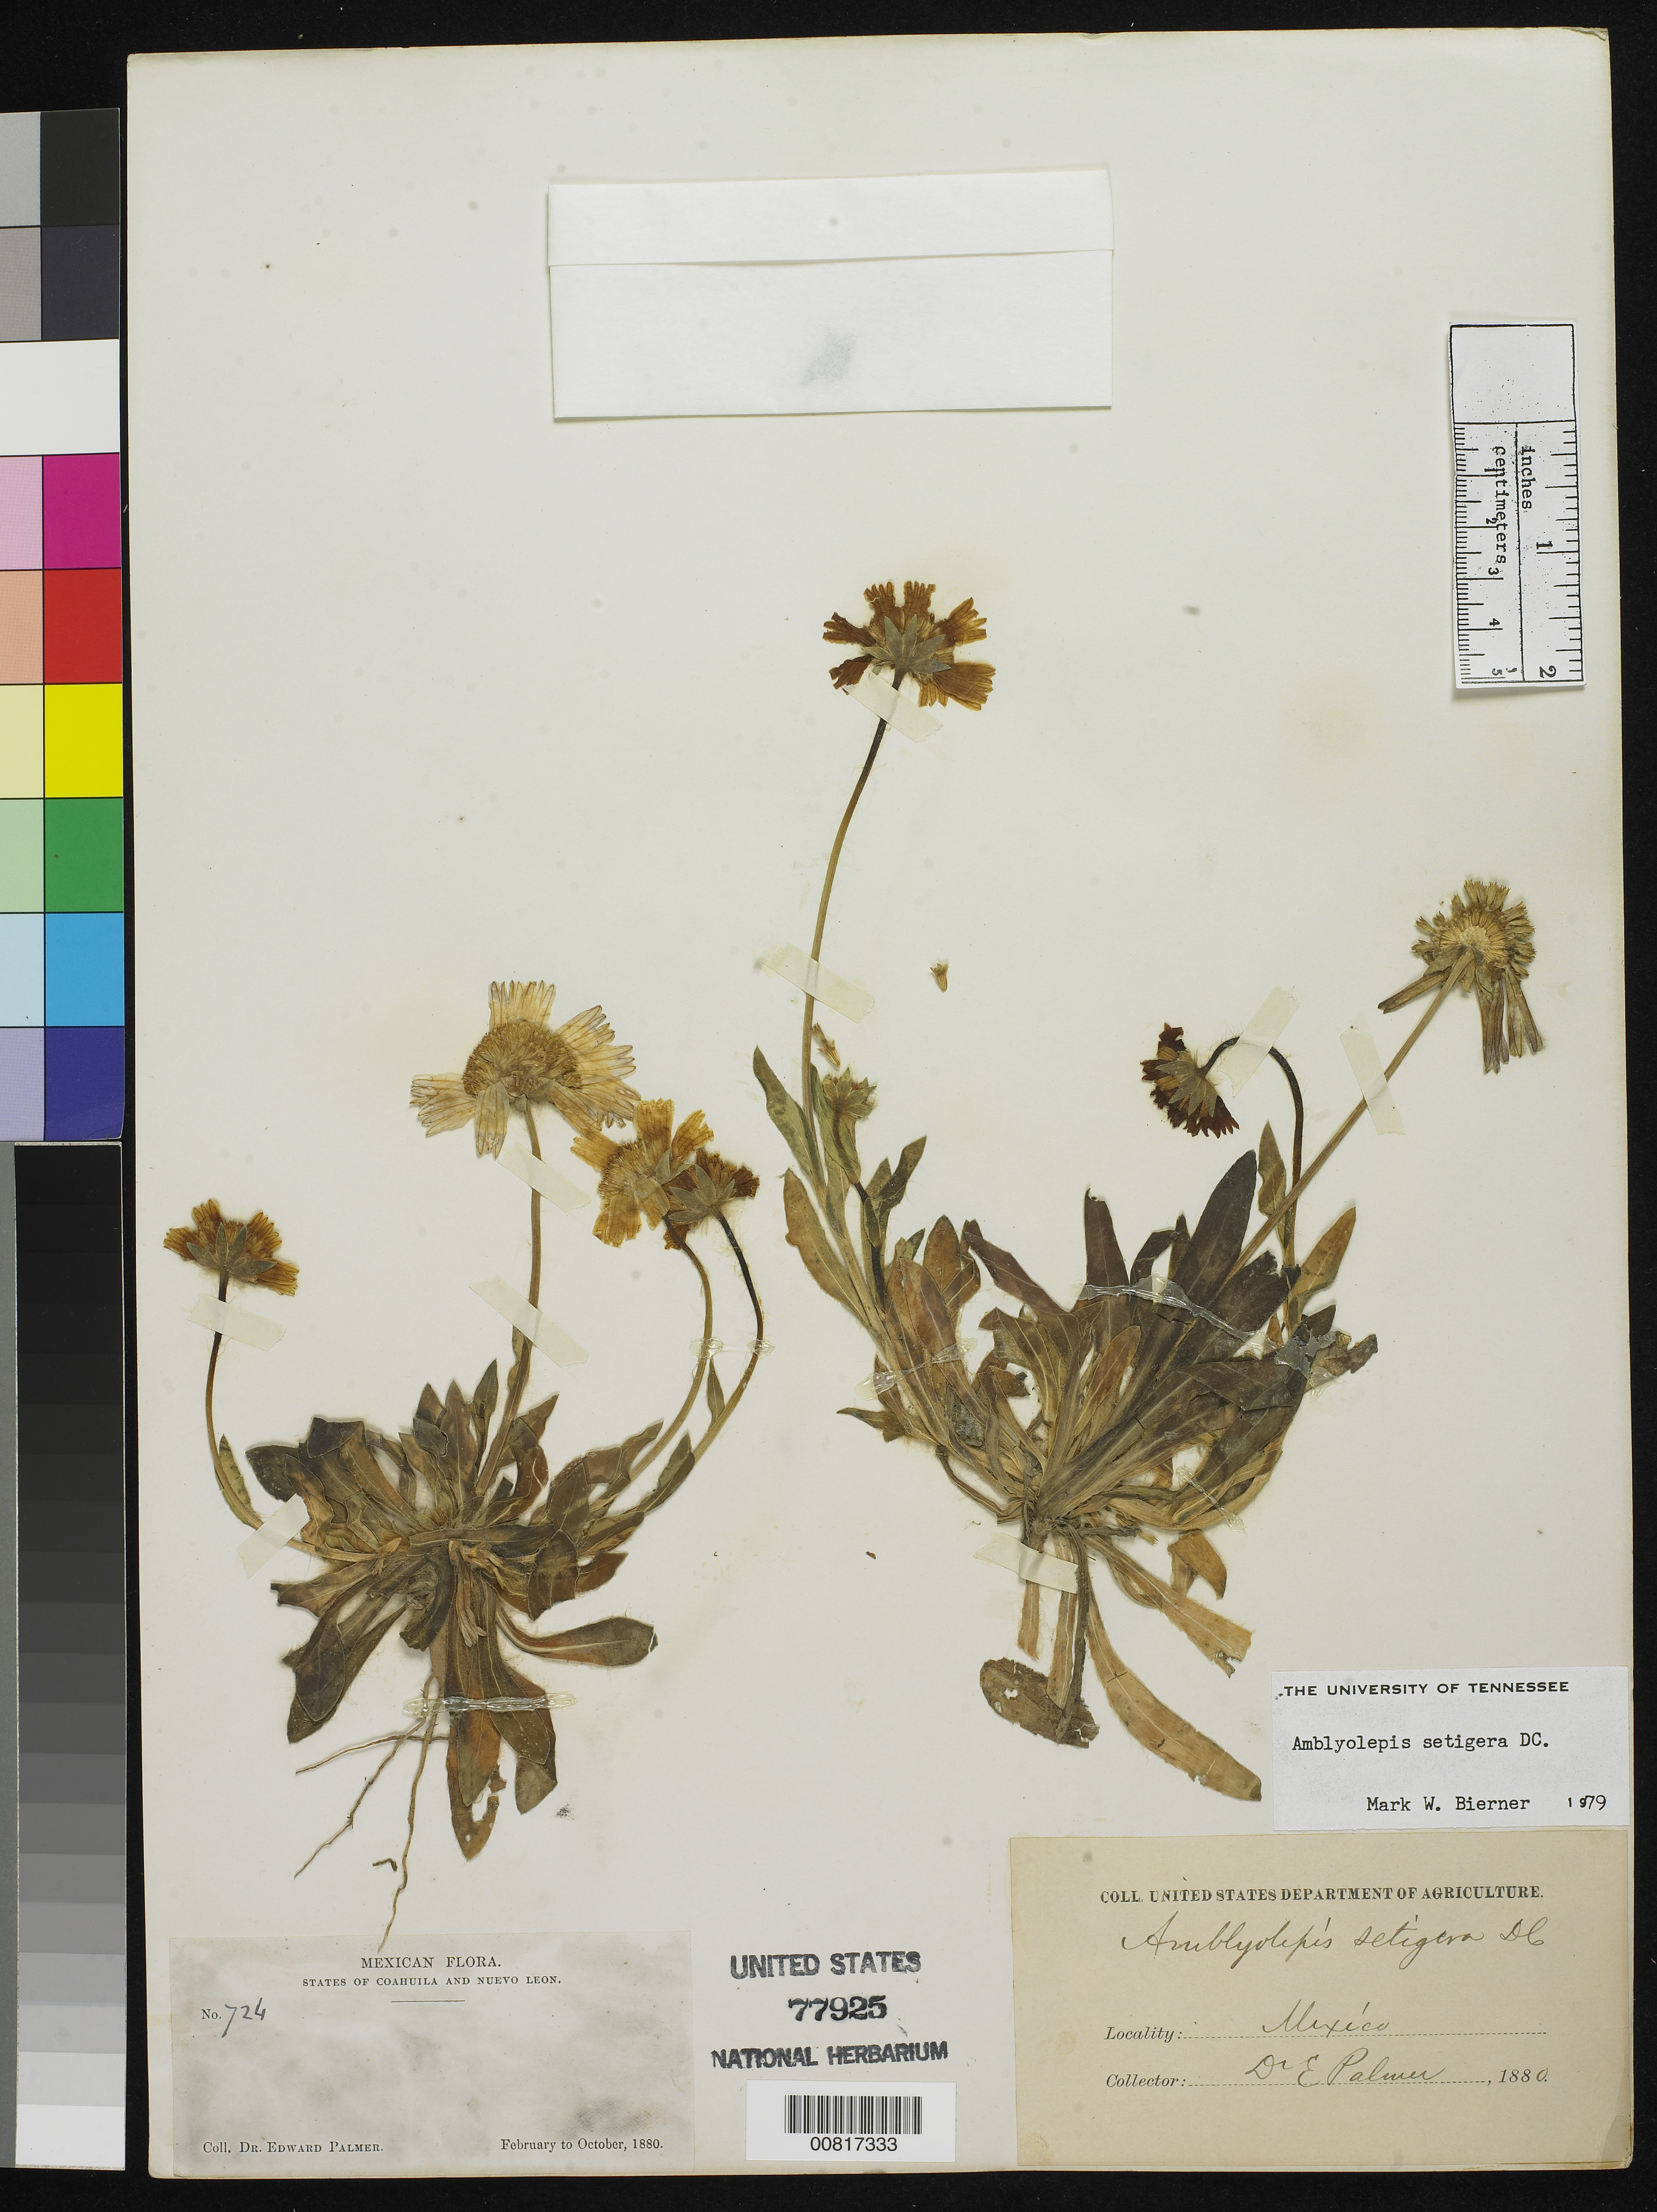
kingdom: Plantae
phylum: Tracheophyta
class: Magnoliopsida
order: Asterales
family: Asteraceae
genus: Amblyolepis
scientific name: Amblyolepis setigera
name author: DC.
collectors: E. Palmer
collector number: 724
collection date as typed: Feb 1880 to -- Oct 1880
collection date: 1880-02/1880-10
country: Mexico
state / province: Coahuila / Nuevo León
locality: States of Coahuila and Nuevo León.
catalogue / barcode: US 77925